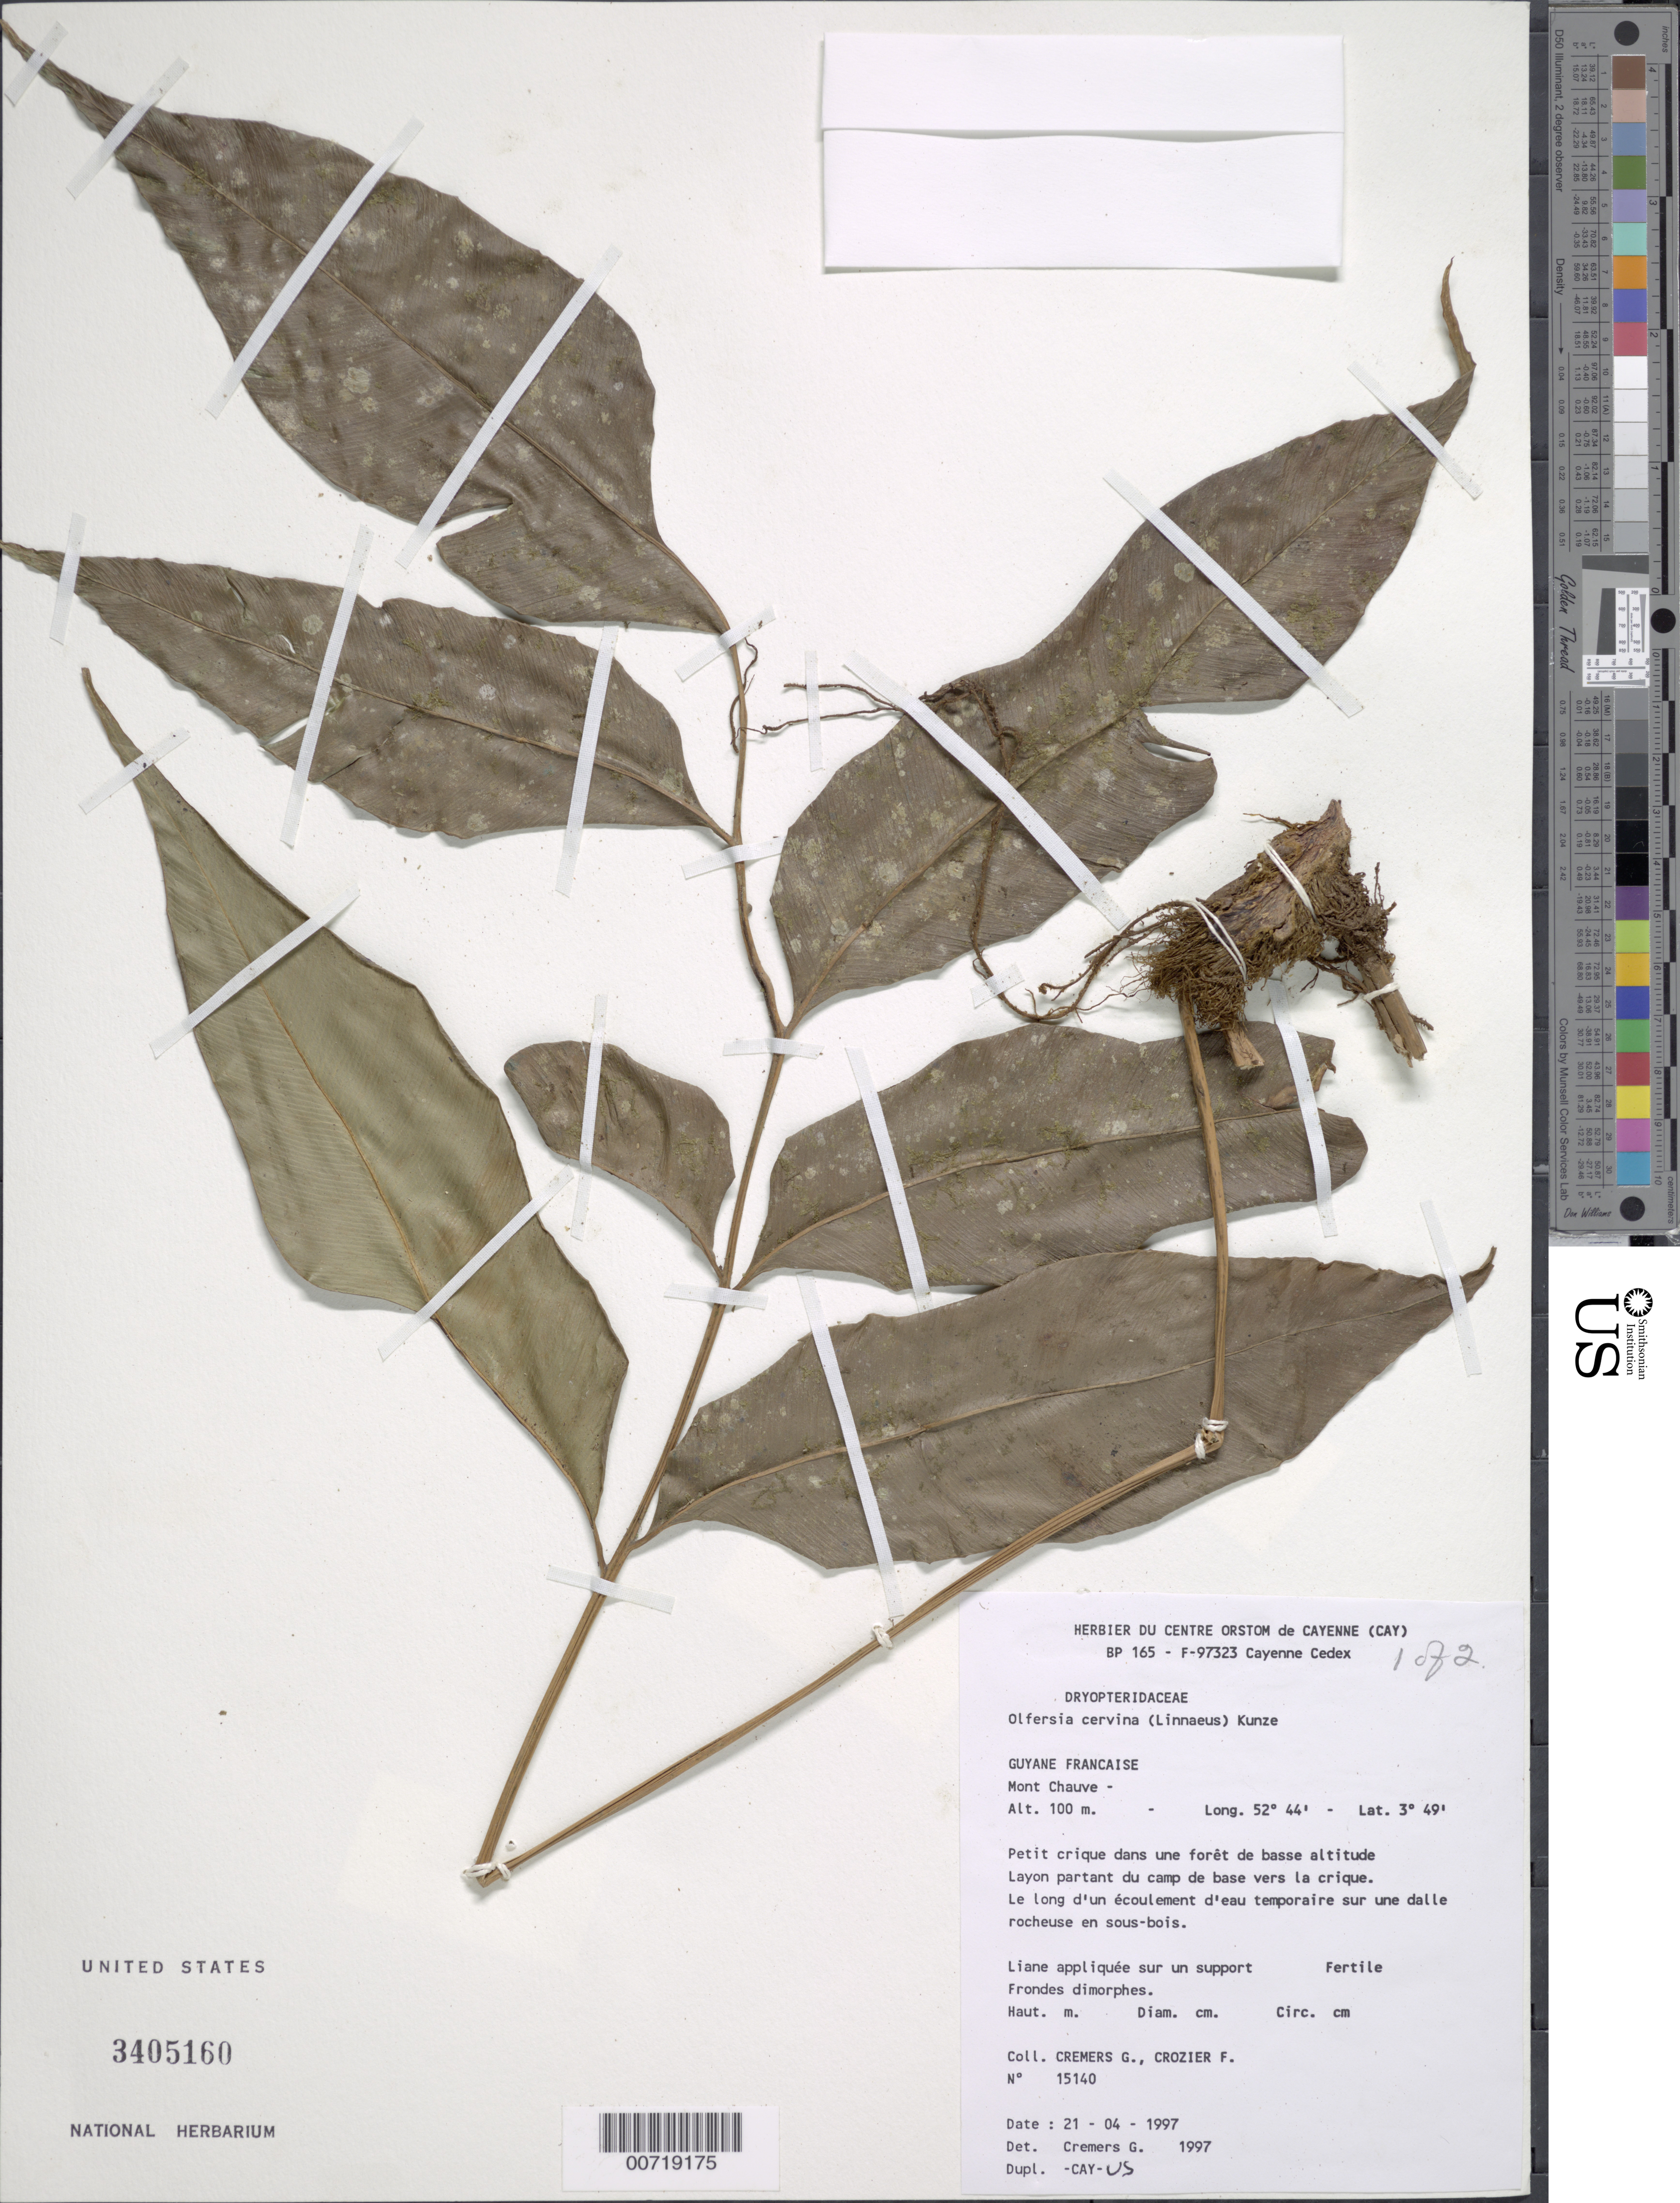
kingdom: Plantae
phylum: Tracheophyta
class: Polypodiopsida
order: Polypodiales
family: Dryopteridaceae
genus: Olfersia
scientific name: Olfersia cervina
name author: (L.) Kunze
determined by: Cremers, Georges A.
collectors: G. Cremers & F. Crozier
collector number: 15140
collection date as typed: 21-Apr-97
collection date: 1997-04-21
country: French Guiana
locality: Mont Chauve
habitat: Small creek in low forest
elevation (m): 100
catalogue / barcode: US 3405160